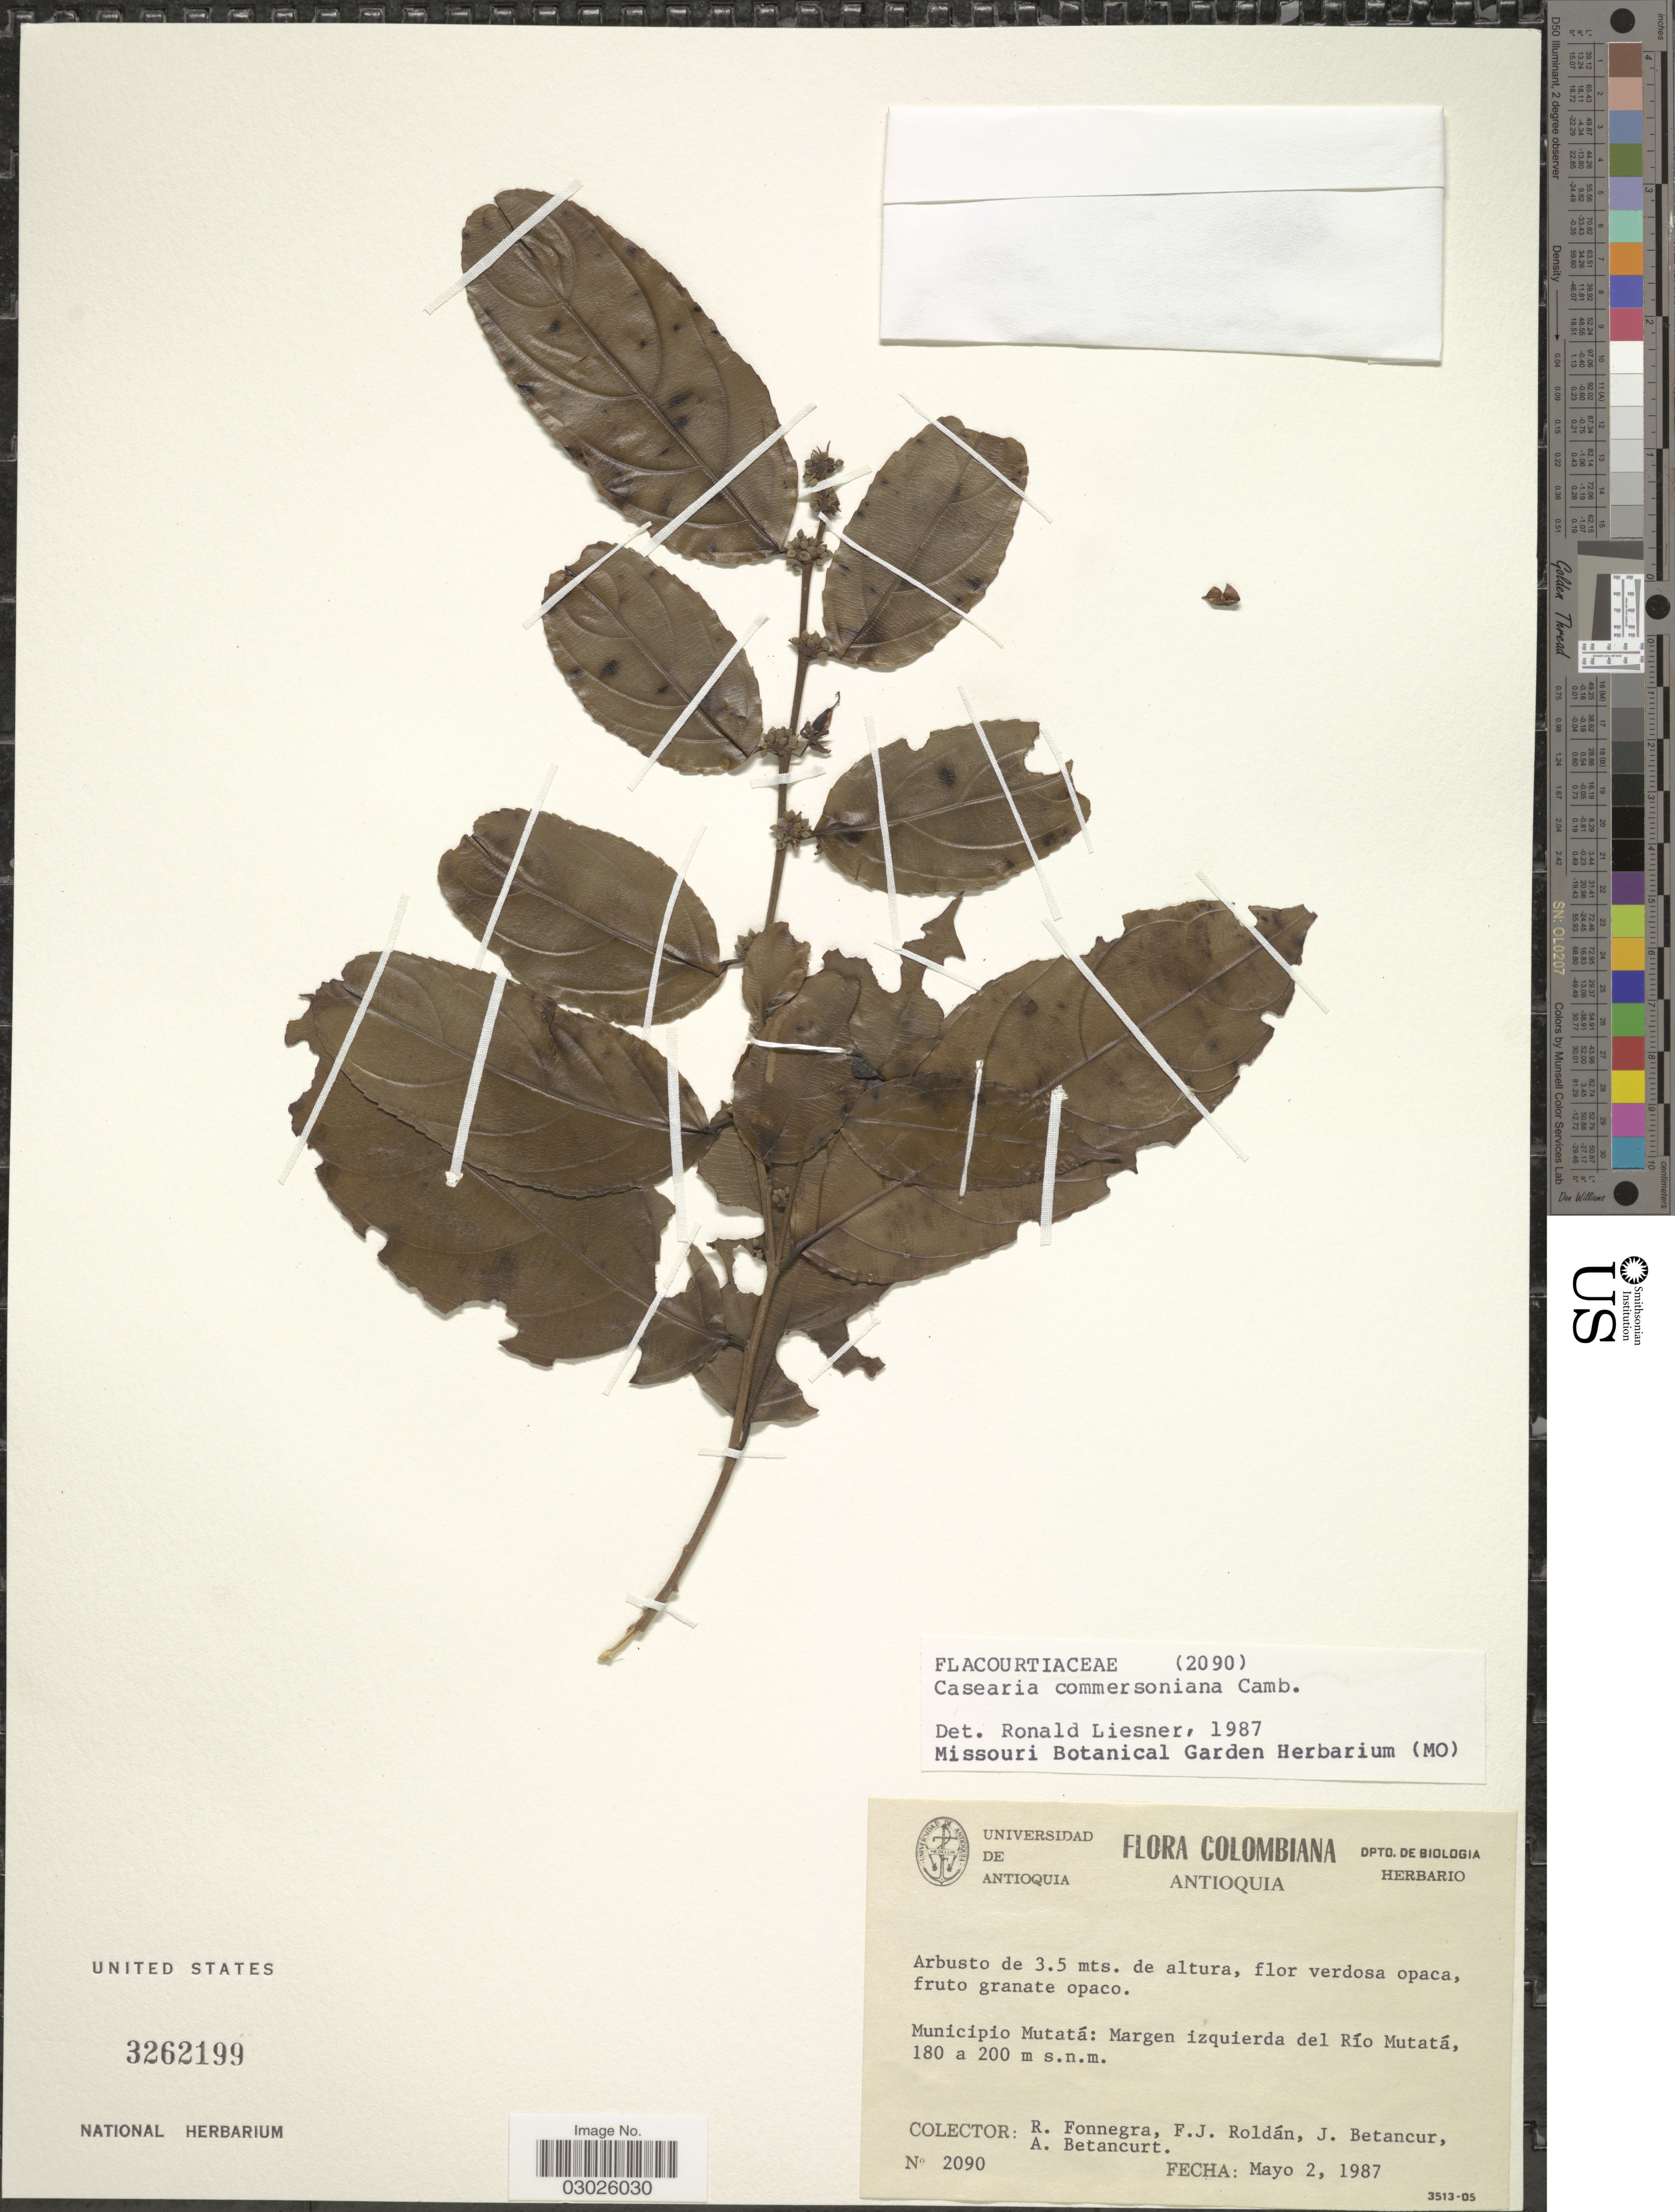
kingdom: Plantae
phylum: Tracheophyta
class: Magnoliopsida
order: Malpighiales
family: Salicaceae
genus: Piparea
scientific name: Piparea dentata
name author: Aubl.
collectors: R. Fonnegra G., F. J. Roldán, J. Betancur & A. Betancurt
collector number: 2090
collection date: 1987-05-02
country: Colombia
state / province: Antioquia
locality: Municipio Mutatá: Margen izquierda del Río Mutatá.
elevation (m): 180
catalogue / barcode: US 3262199